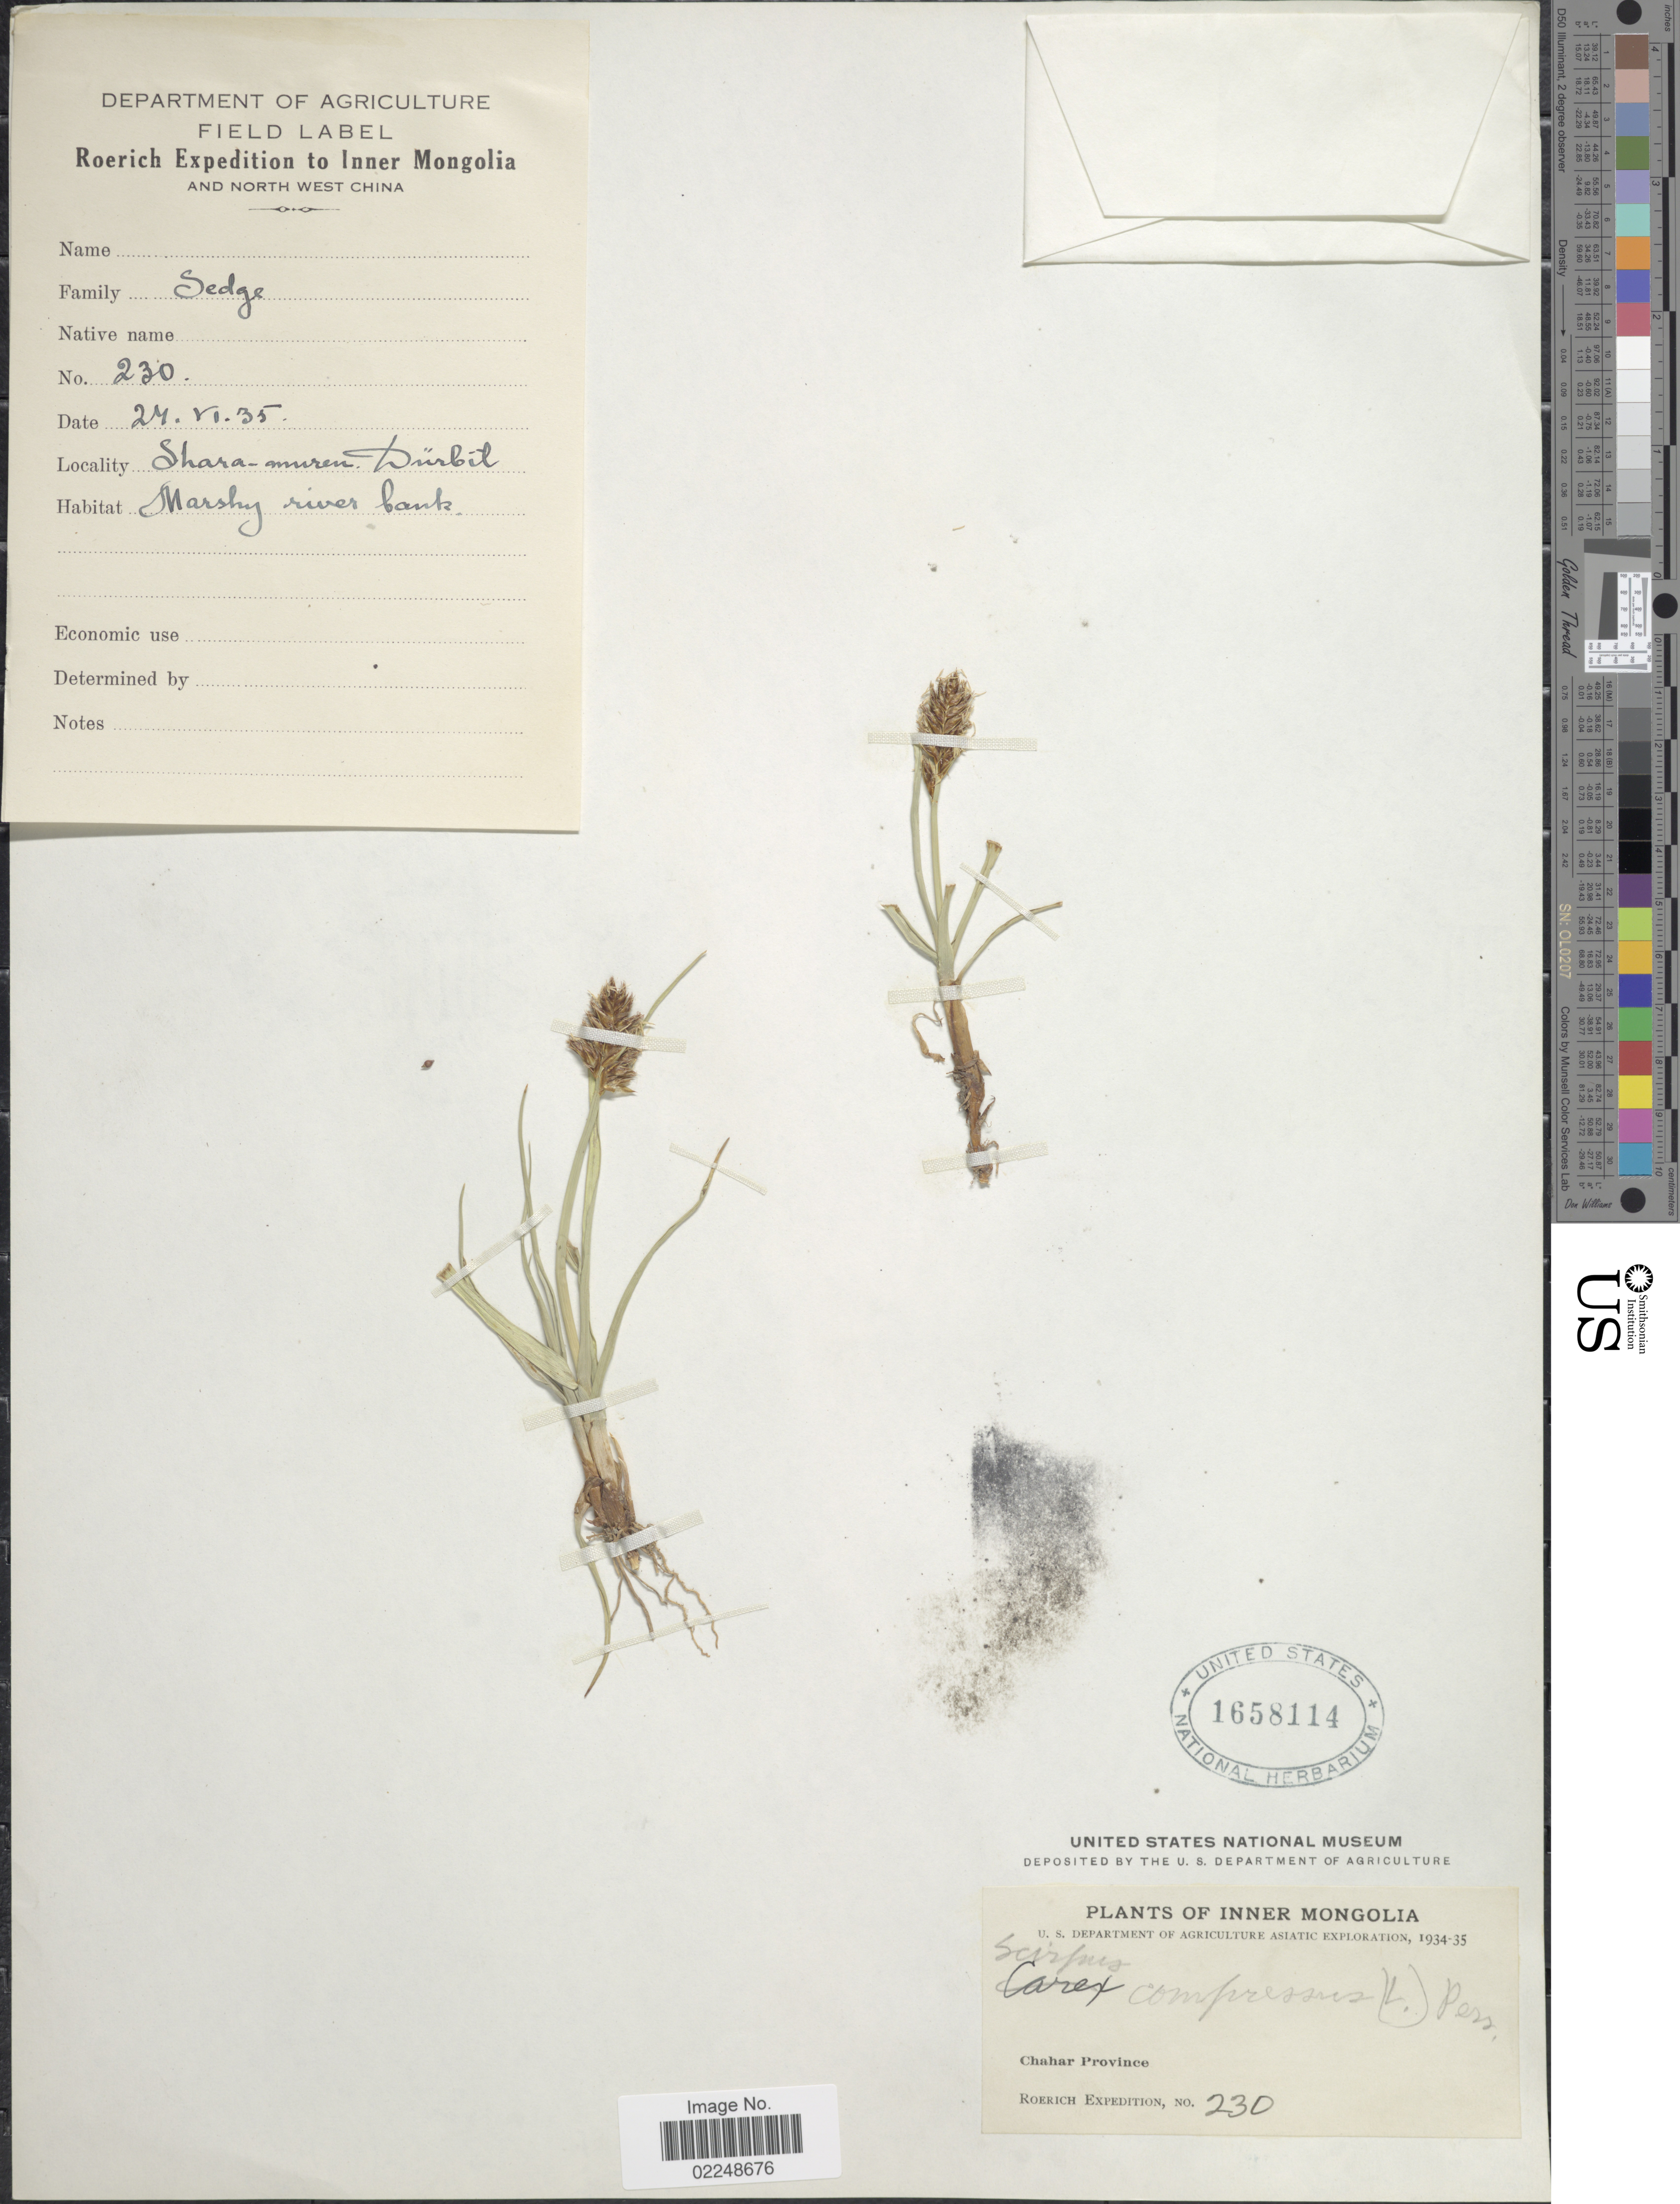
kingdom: Plantae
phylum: Tracheophyta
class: Liliopsida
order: Poales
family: Cyperaceae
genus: Blysmus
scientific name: Blysmus compressus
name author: (L.) Panzer ex Link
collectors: Roerich Expedition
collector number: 230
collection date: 1935-06-24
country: China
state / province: Nei Monggol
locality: Inner Mongolia and North West China, Chahar Province, Shara-muren, Durbil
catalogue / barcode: US 1658114